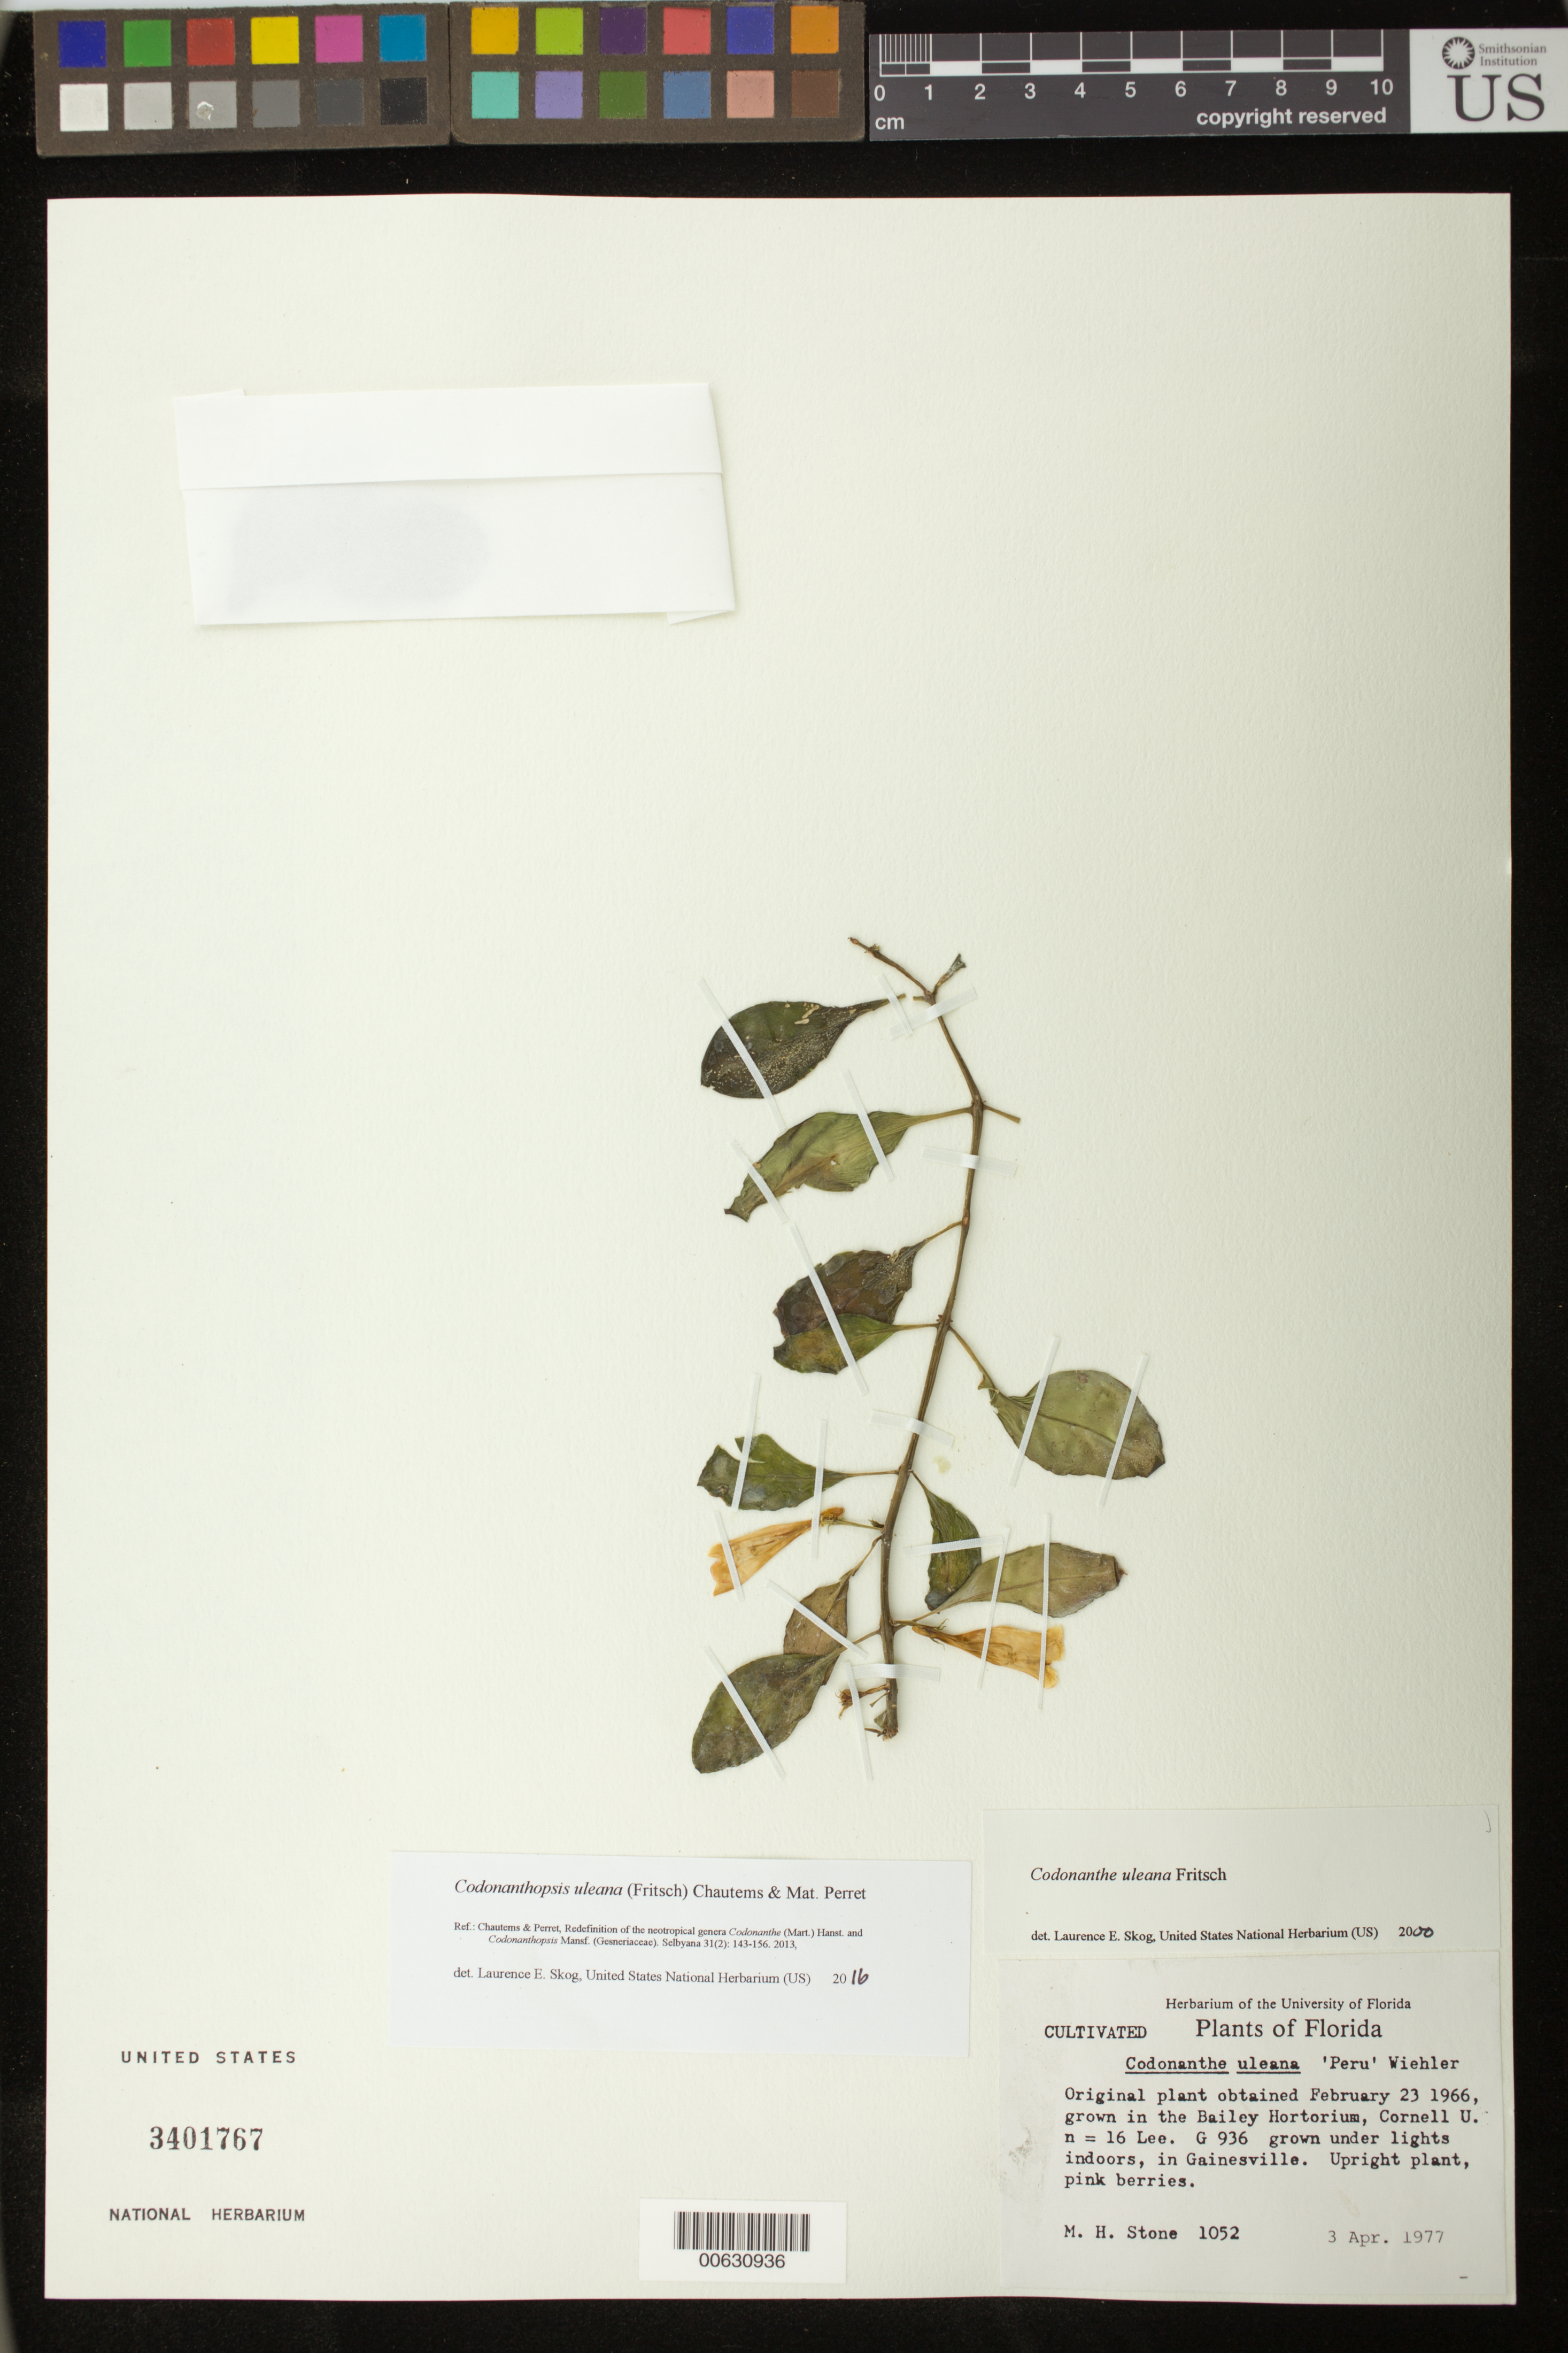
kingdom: Plantae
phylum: Tracheophyta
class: Magnoliopsida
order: Lamiales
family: Gesneriaceae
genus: Codonanthopsis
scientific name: Codonanthopsis uleana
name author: (Fritsch) Chautems & Mat.Perret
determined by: Skog, Laurence E.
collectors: M. Stone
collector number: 1052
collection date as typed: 03 Apr 1977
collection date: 1977-04-03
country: Peru (?)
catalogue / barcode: US 3401767